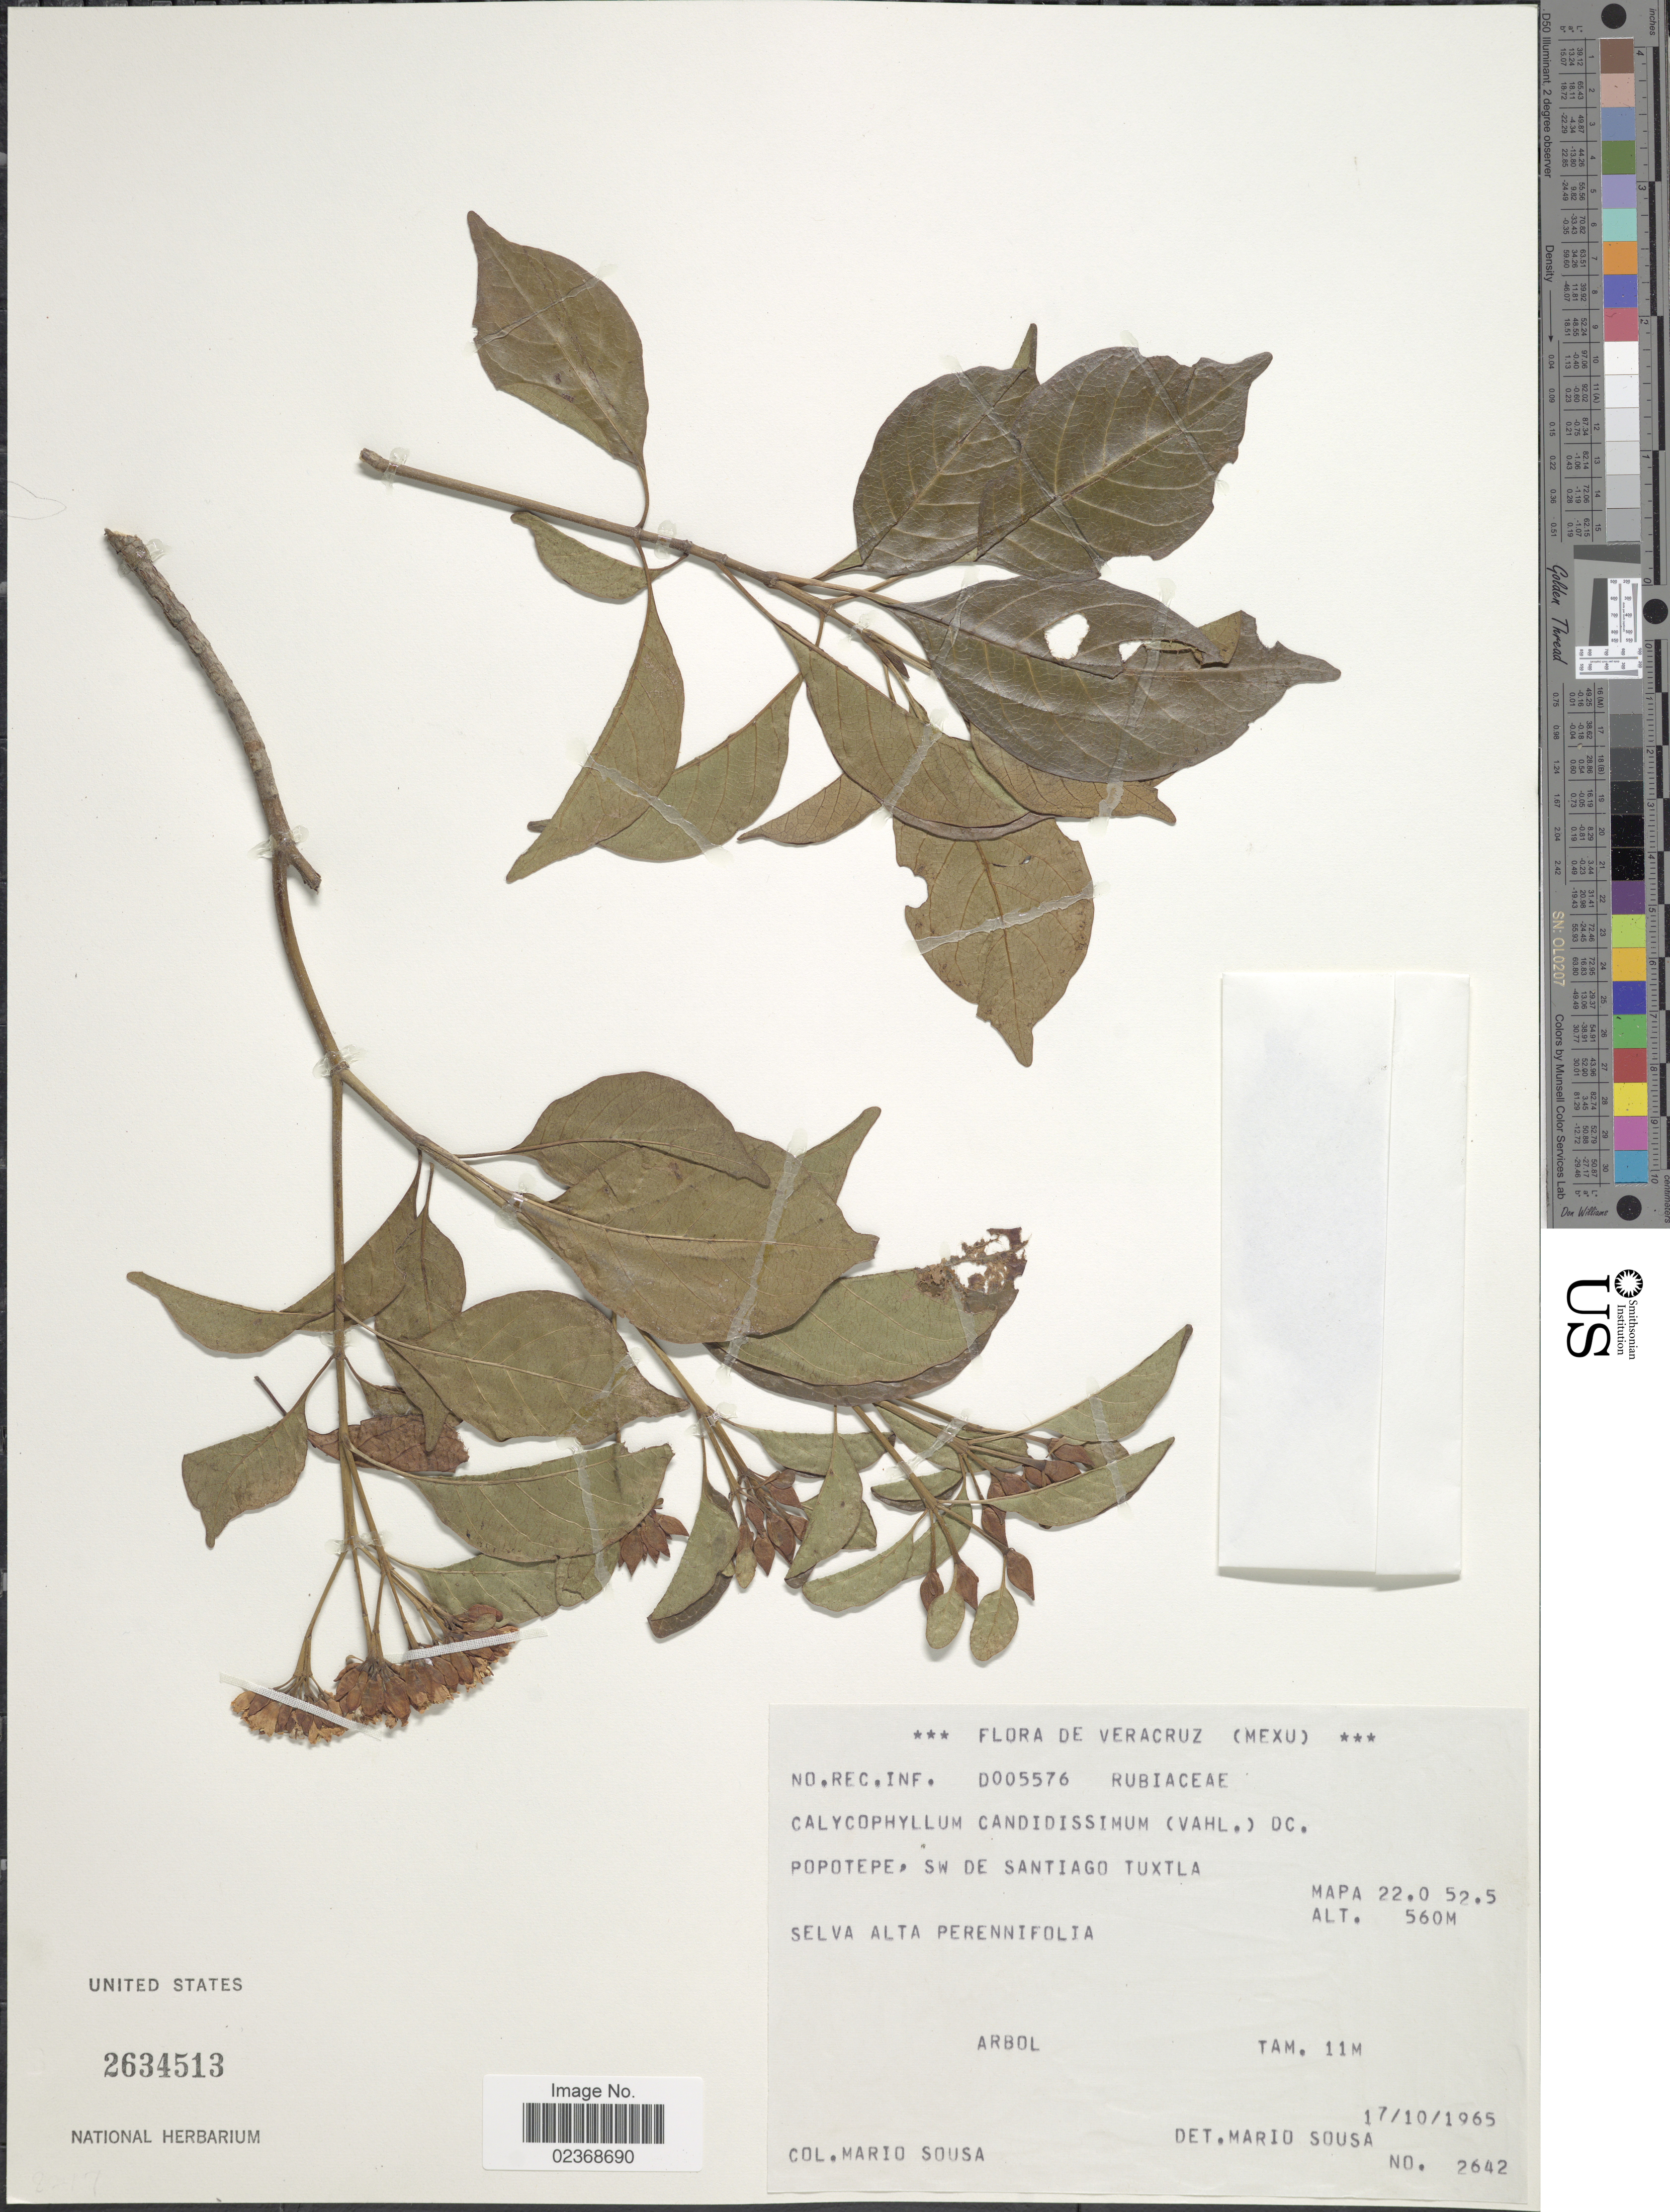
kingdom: Plantae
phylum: Tracheophyta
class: Magnoliopsida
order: Gentianales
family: Rubiaceae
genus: Calycophyllum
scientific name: Calycophyllum candidissimum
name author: (Vahl) DC.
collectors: M. Sousa S.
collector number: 2642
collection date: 1965-10-17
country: Mexico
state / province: Veracruz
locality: Popotepe, SW de Santiago Tuxtla MAPA 22.0 52.5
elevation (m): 560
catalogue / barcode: US 2634513